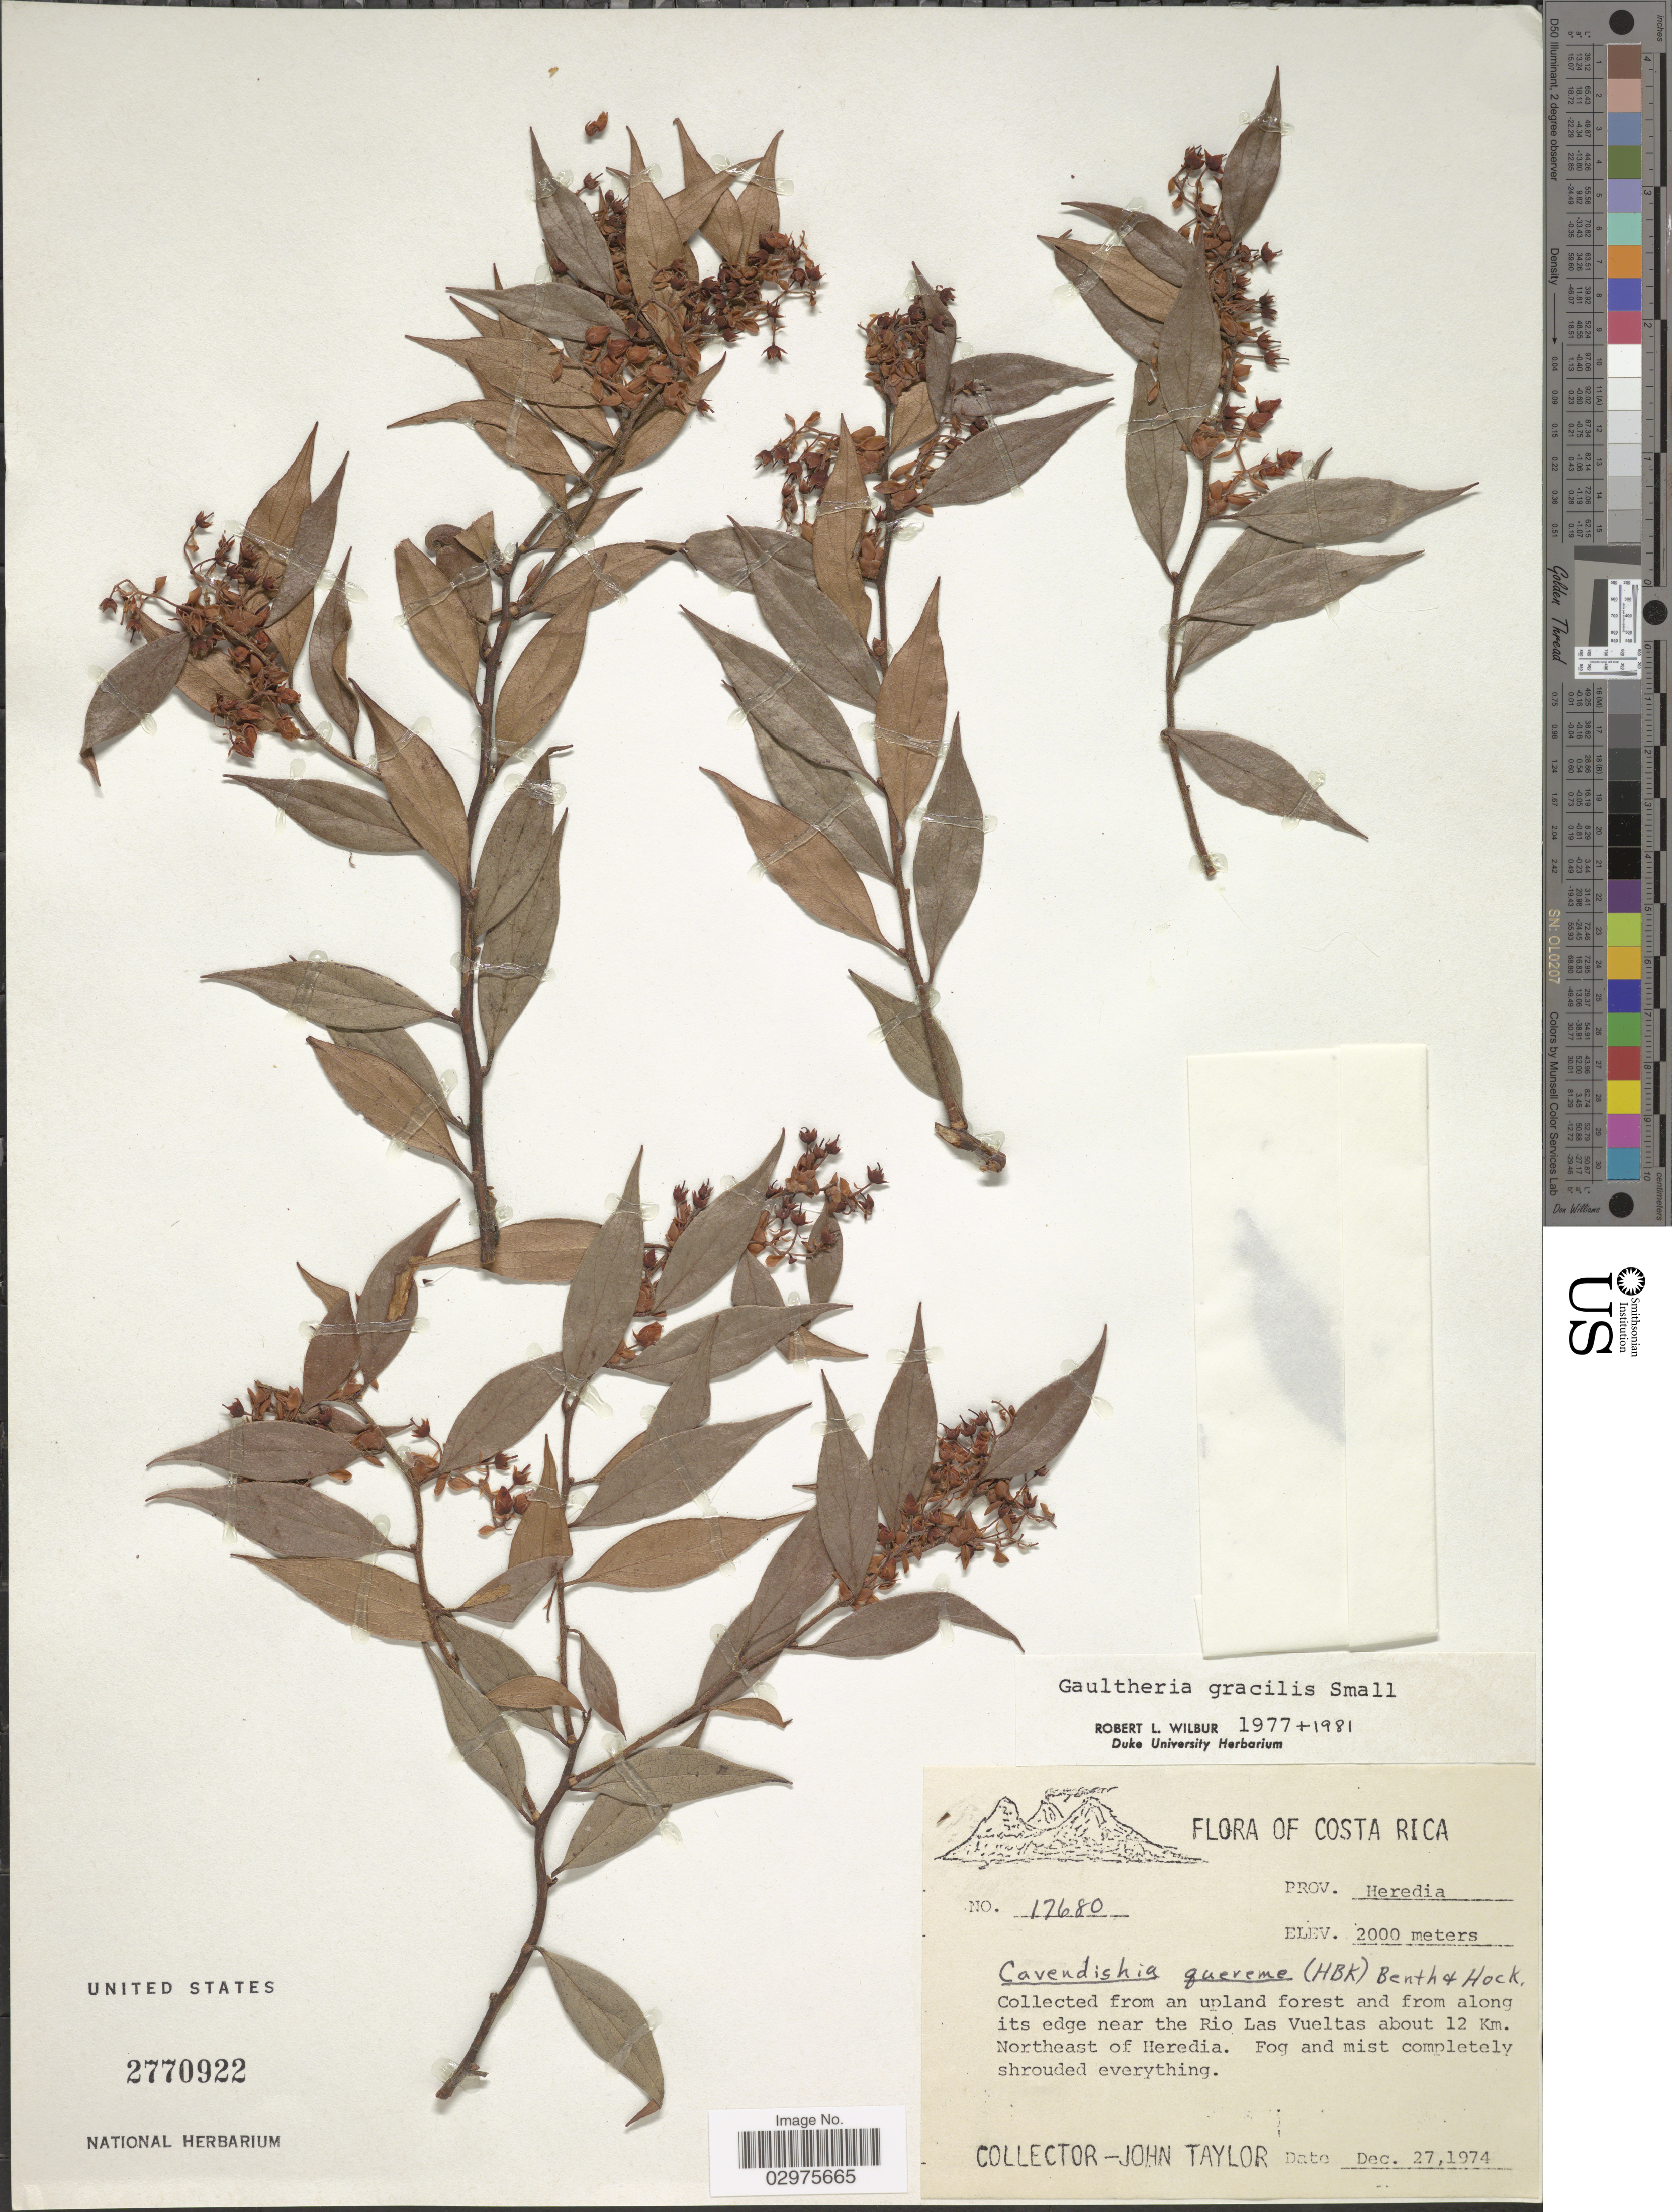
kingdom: Plantae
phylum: Tracheophyta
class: Magnoliopsida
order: Ericales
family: Ericaceae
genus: Gaultheria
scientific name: Gaultheria gracilis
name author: Small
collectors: J. Taylor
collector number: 17680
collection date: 1974-12-27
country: Costa Rica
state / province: Heredia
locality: From along its edge near the Rio Las Vueltas about 12 Km. Northeast of Heredia.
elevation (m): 2000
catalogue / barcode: US 2770922